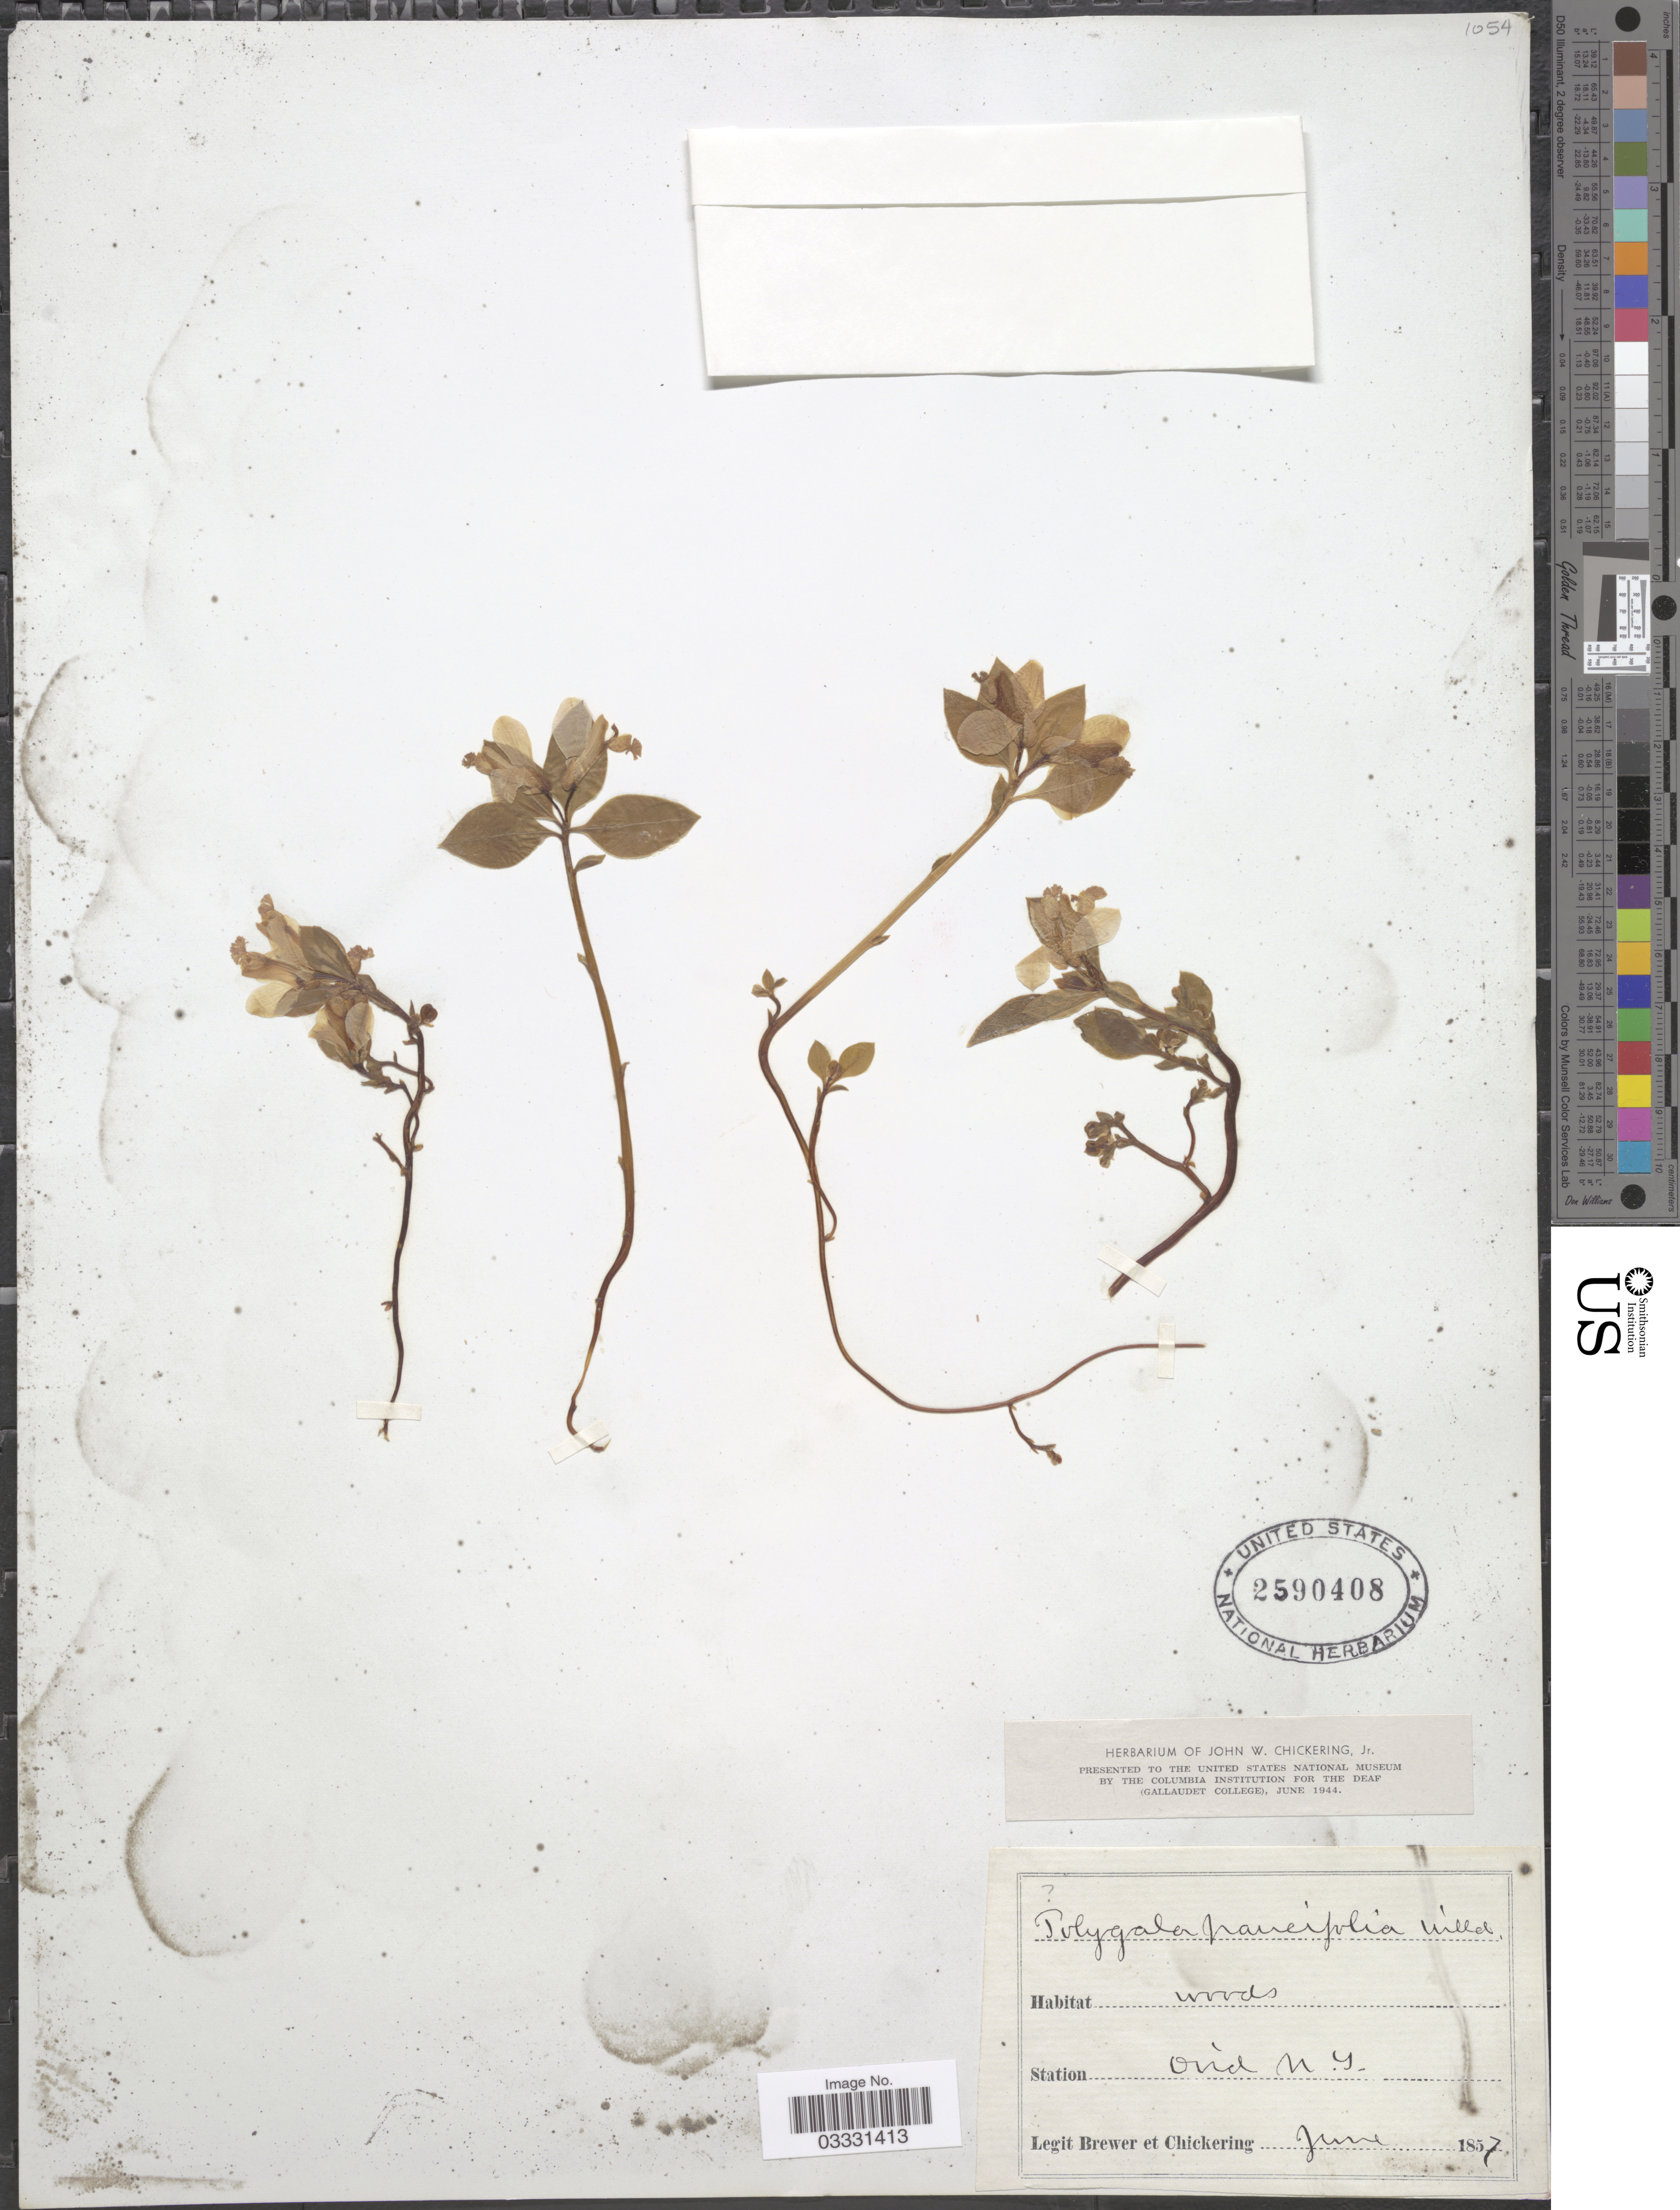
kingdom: Plantae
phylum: Tracheophyta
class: Magnoliopsida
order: Fabales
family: Polygalaceae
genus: Polygaloides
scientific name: Polygaloides paucifolia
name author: (Willd.) J.R. Abbott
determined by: Strong, Mark T., (BOT), Smithsonian Institution - National Museum of Natural History (UNITED STATES)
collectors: -. Brewer & Chickering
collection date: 1857-06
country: United States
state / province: New York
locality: Station Ovid.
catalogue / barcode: US 2590408